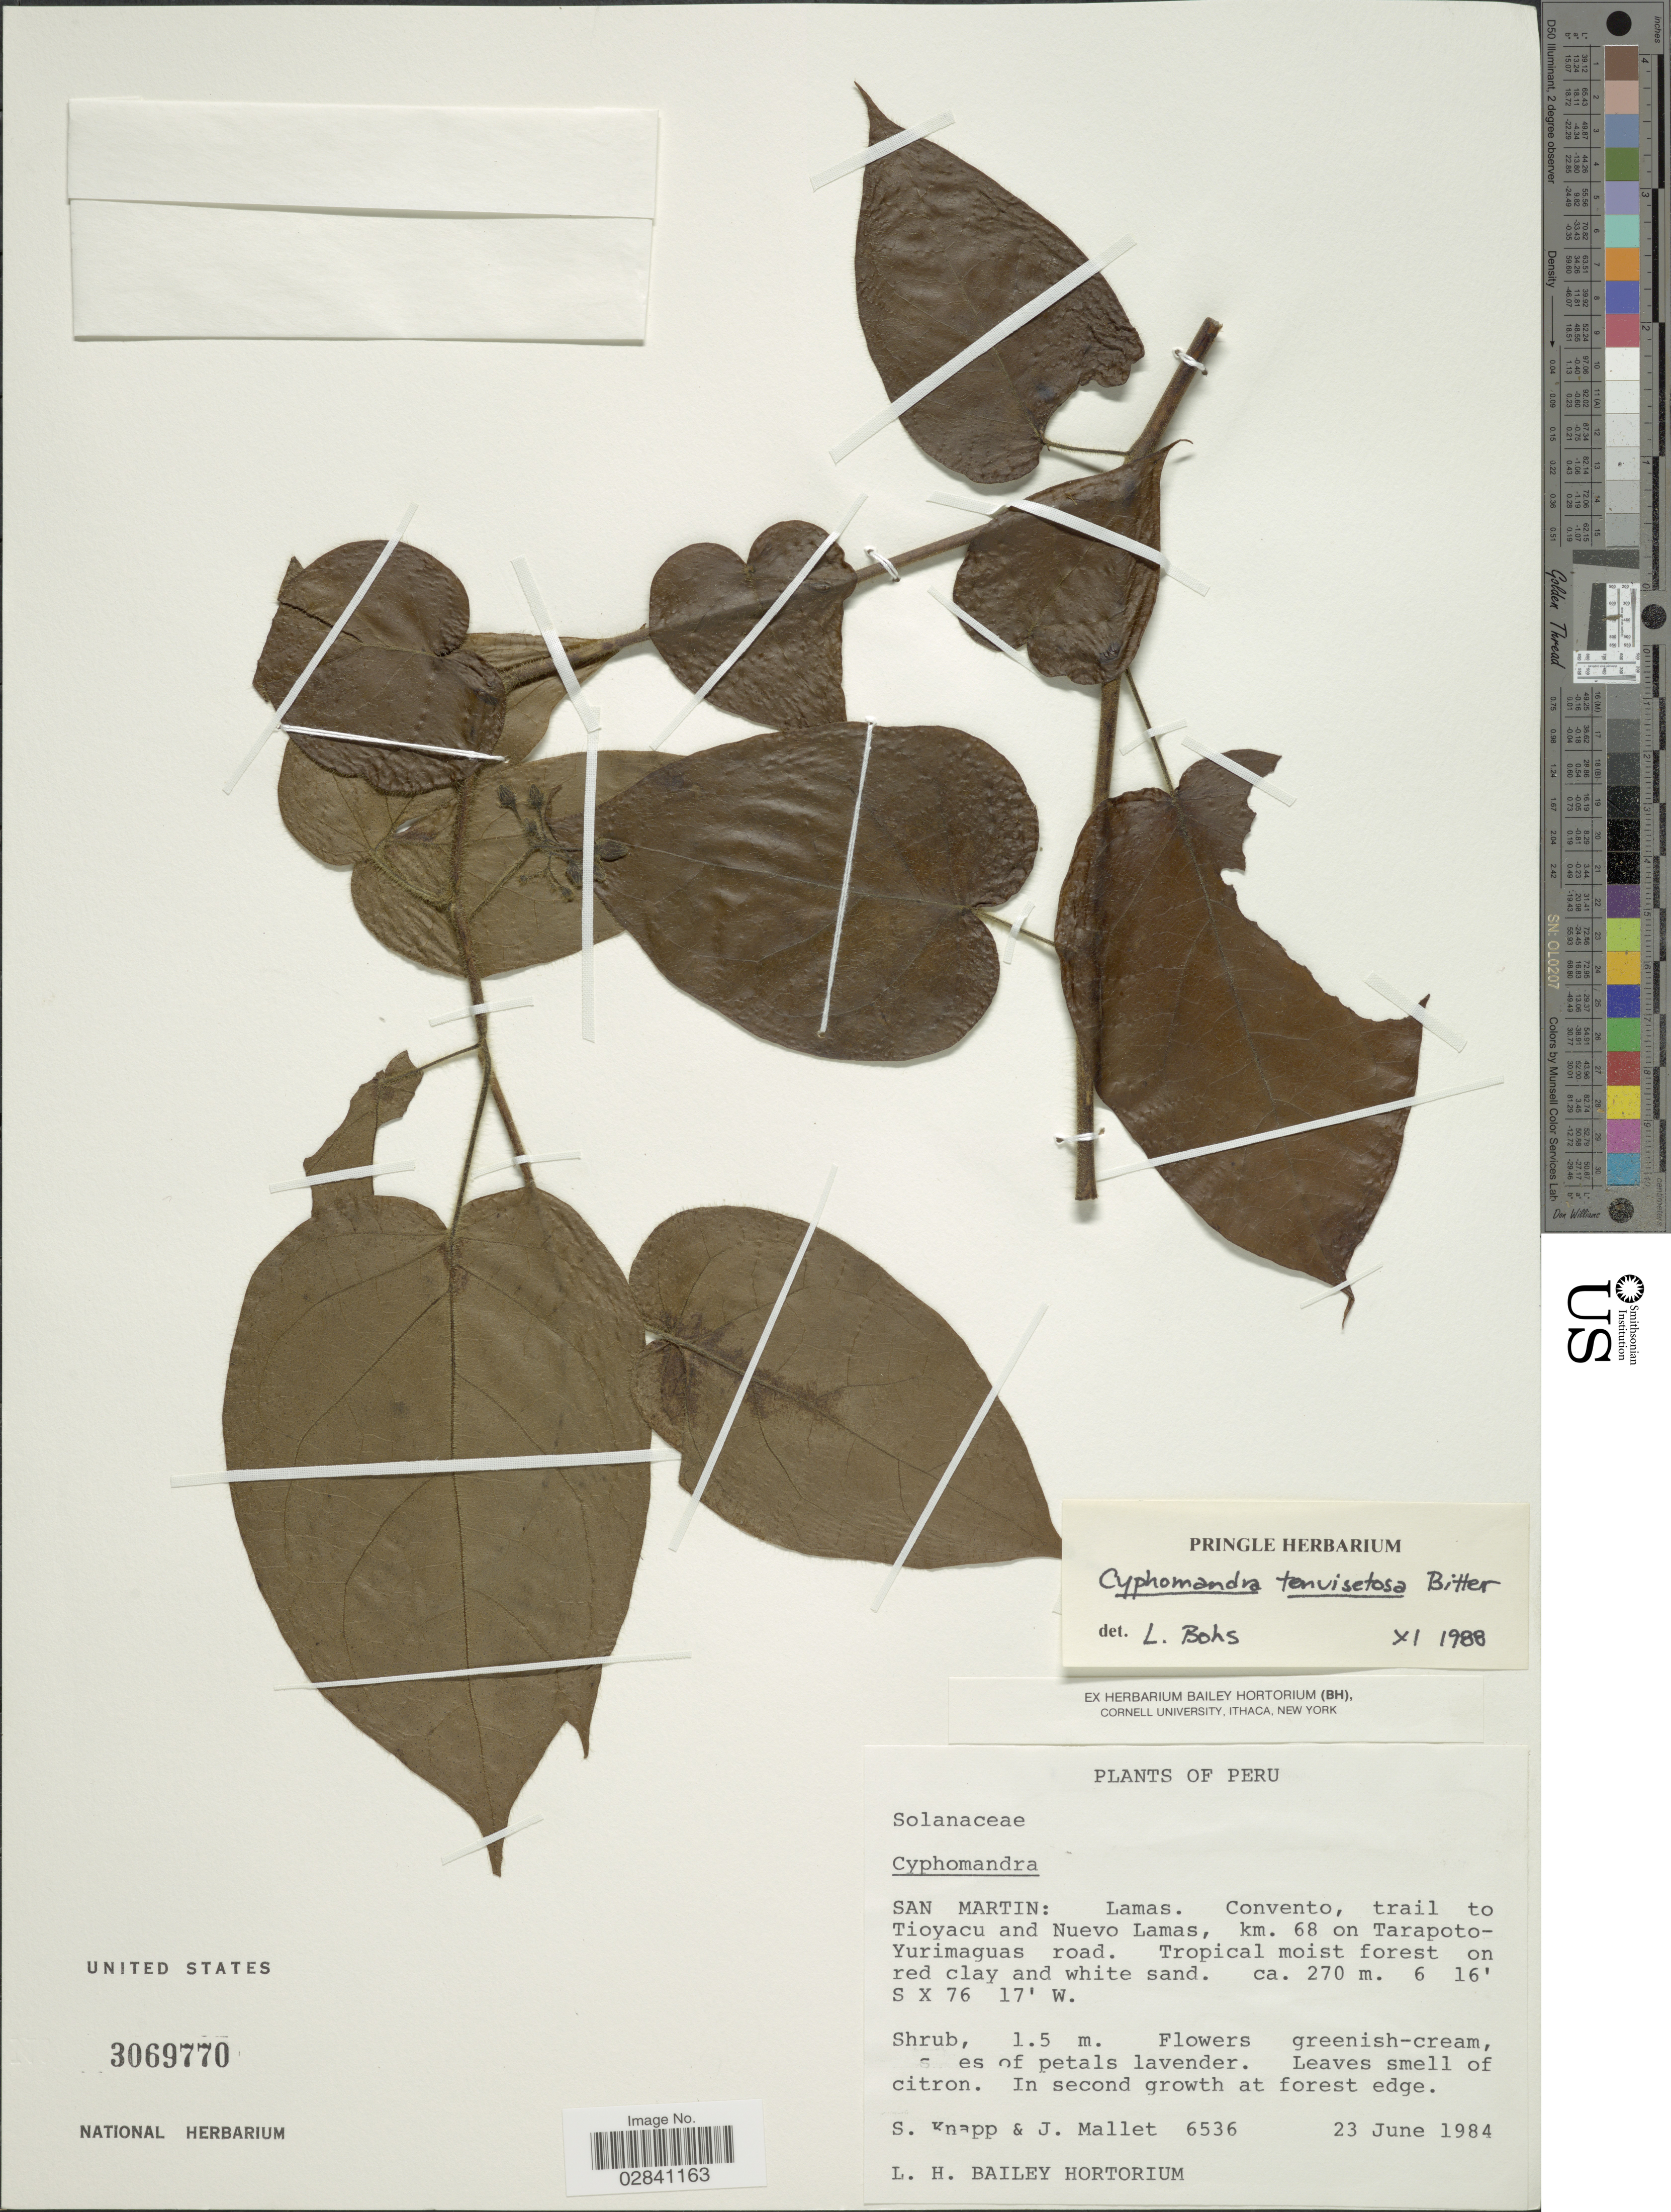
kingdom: Plantae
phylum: Tracheophyta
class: Magnoliopsida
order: Solanales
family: Solanaceae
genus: Cyphomandra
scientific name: Cyphomandra tenuisetosa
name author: Bitter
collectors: S. Knapp & J. Mallet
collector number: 6536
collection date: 1984-06-23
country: Peru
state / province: San Martín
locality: Lamas. Convento, trail to Tiocayu and Nuevo Lamas, km. 68 on Tarapoto- Yurimaguas road.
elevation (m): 270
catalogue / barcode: US 3069770